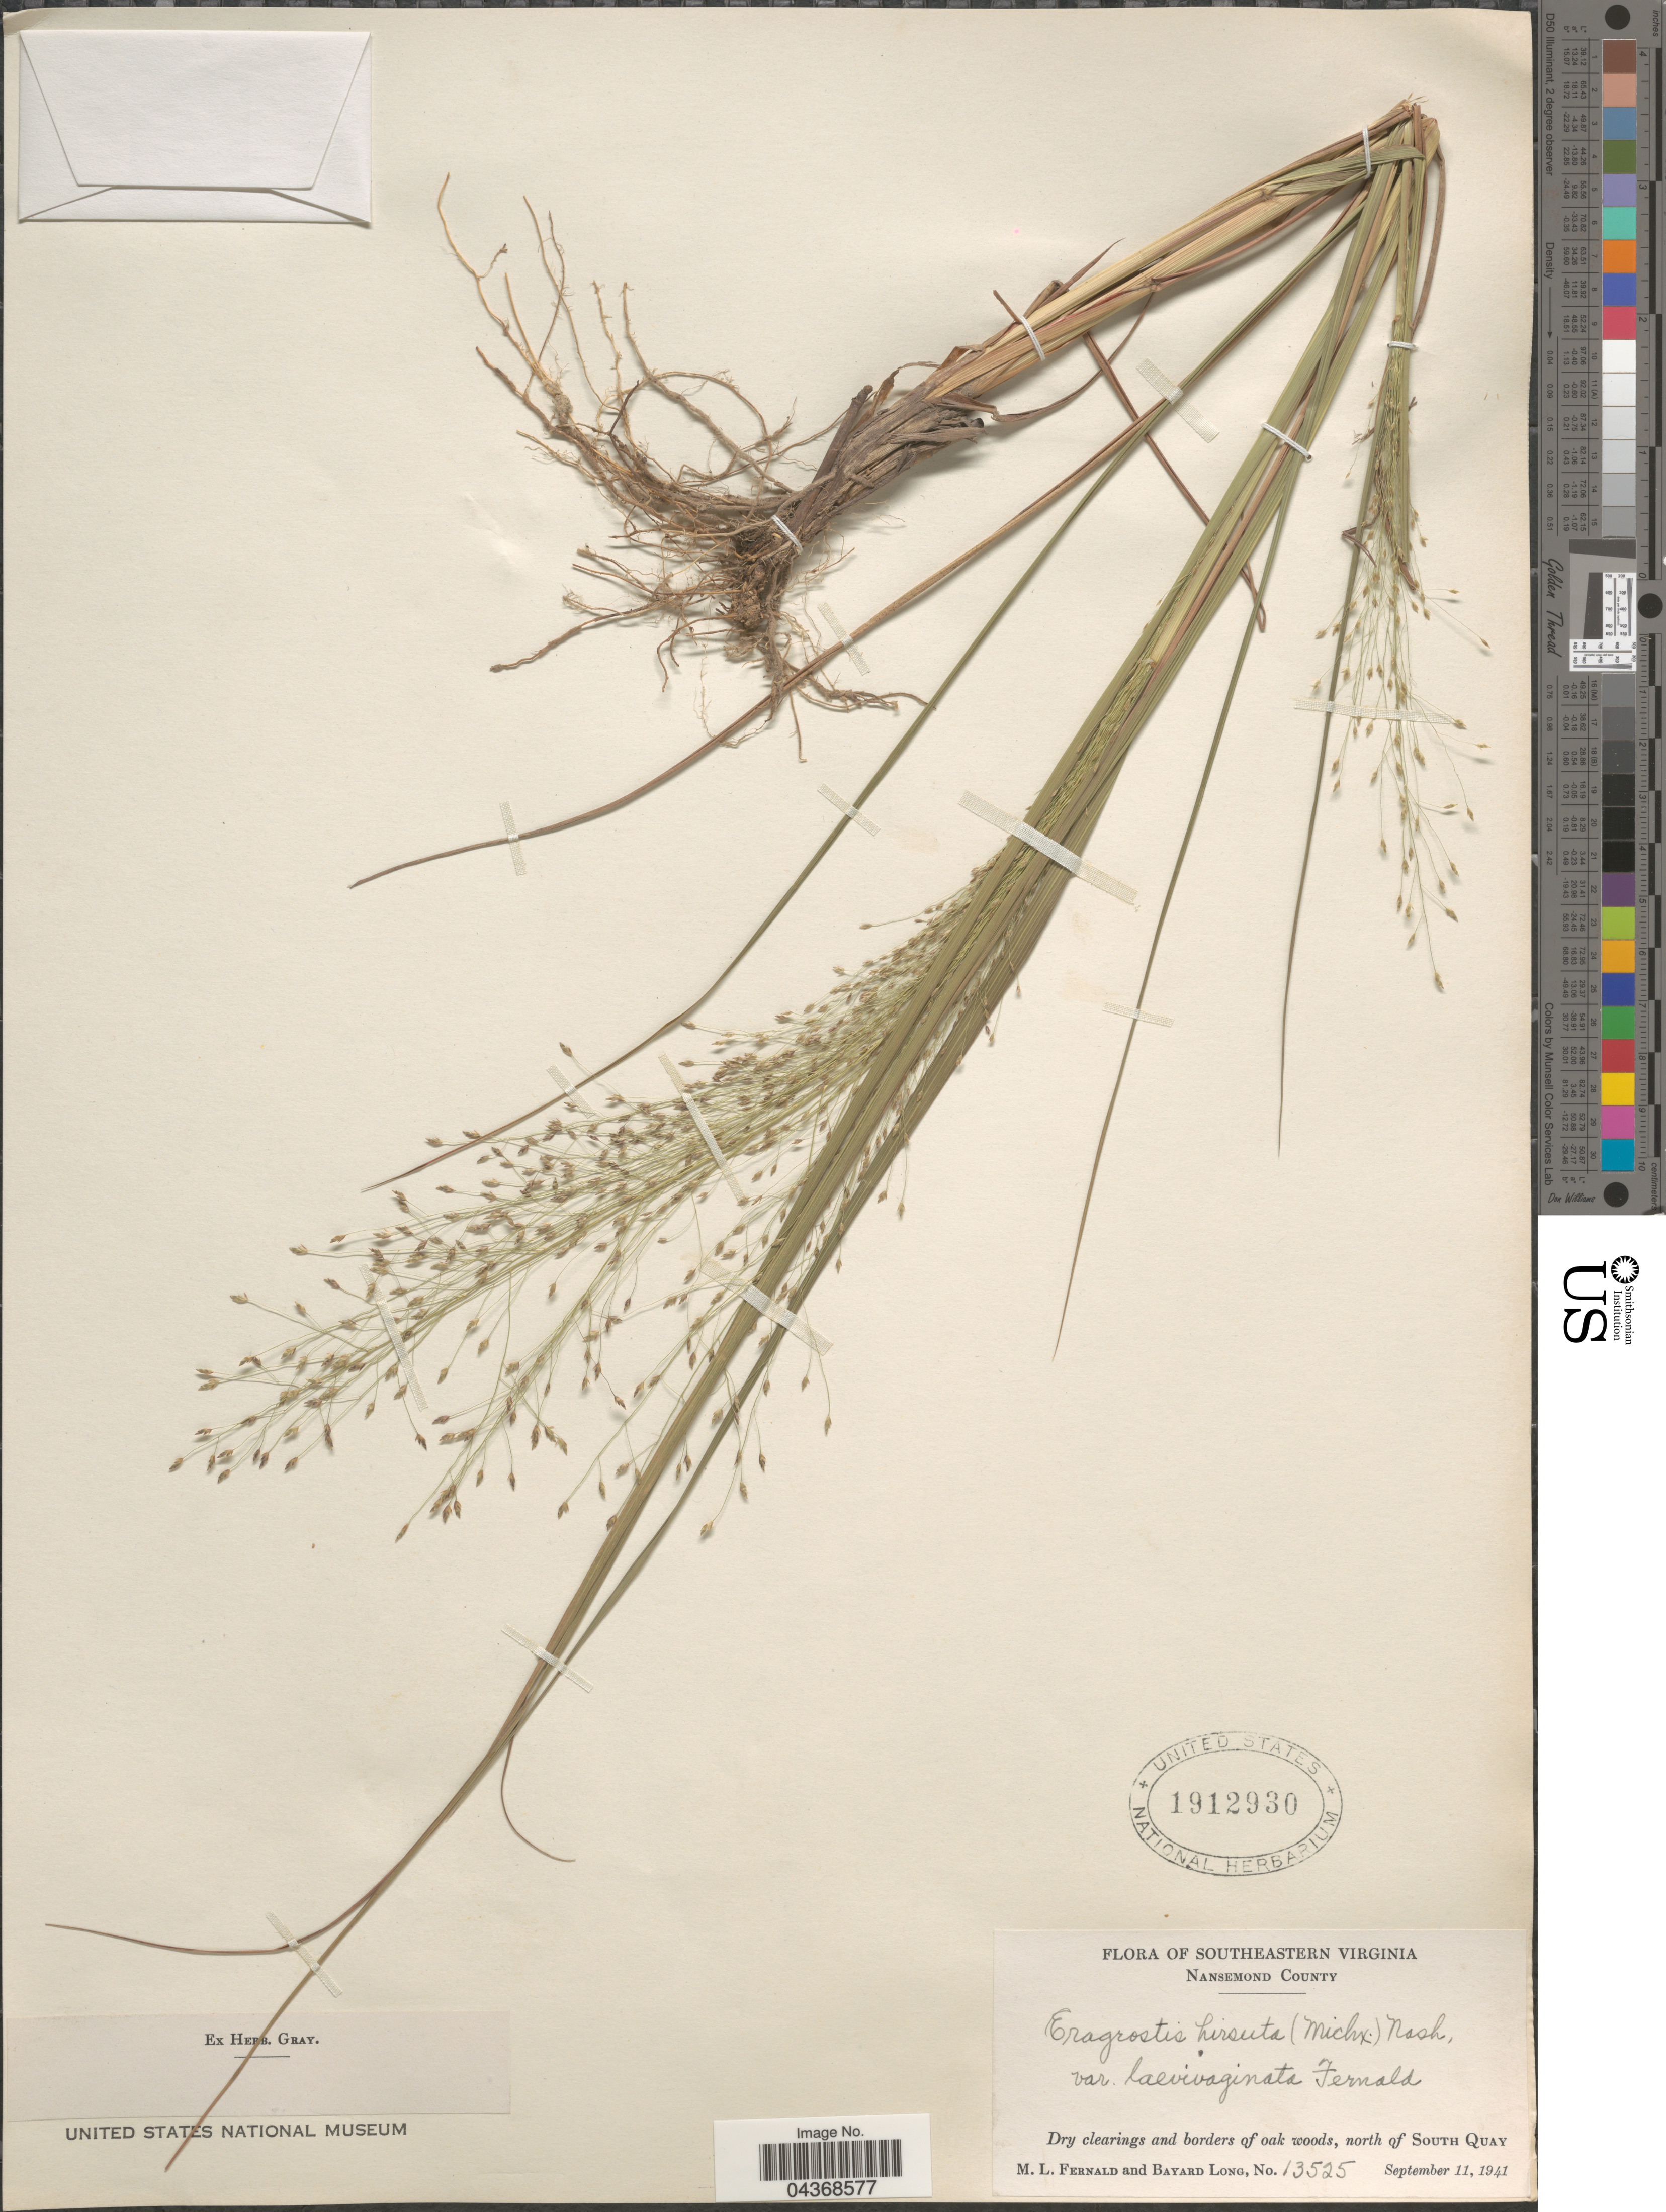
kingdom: Plantae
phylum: Tracheophyta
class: Liliopsida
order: Poales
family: Poaceae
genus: Eragrostis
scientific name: Eragrostis hirsuta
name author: (Michx.) Nees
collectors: M. L. Fernald & B. Long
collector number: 13525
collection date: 1941-09-11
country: United States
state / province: Virginia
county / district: City of Suffolk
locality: Southeastern Virginia. Nansemond County. North of South Quay.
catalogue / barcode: US 1912930